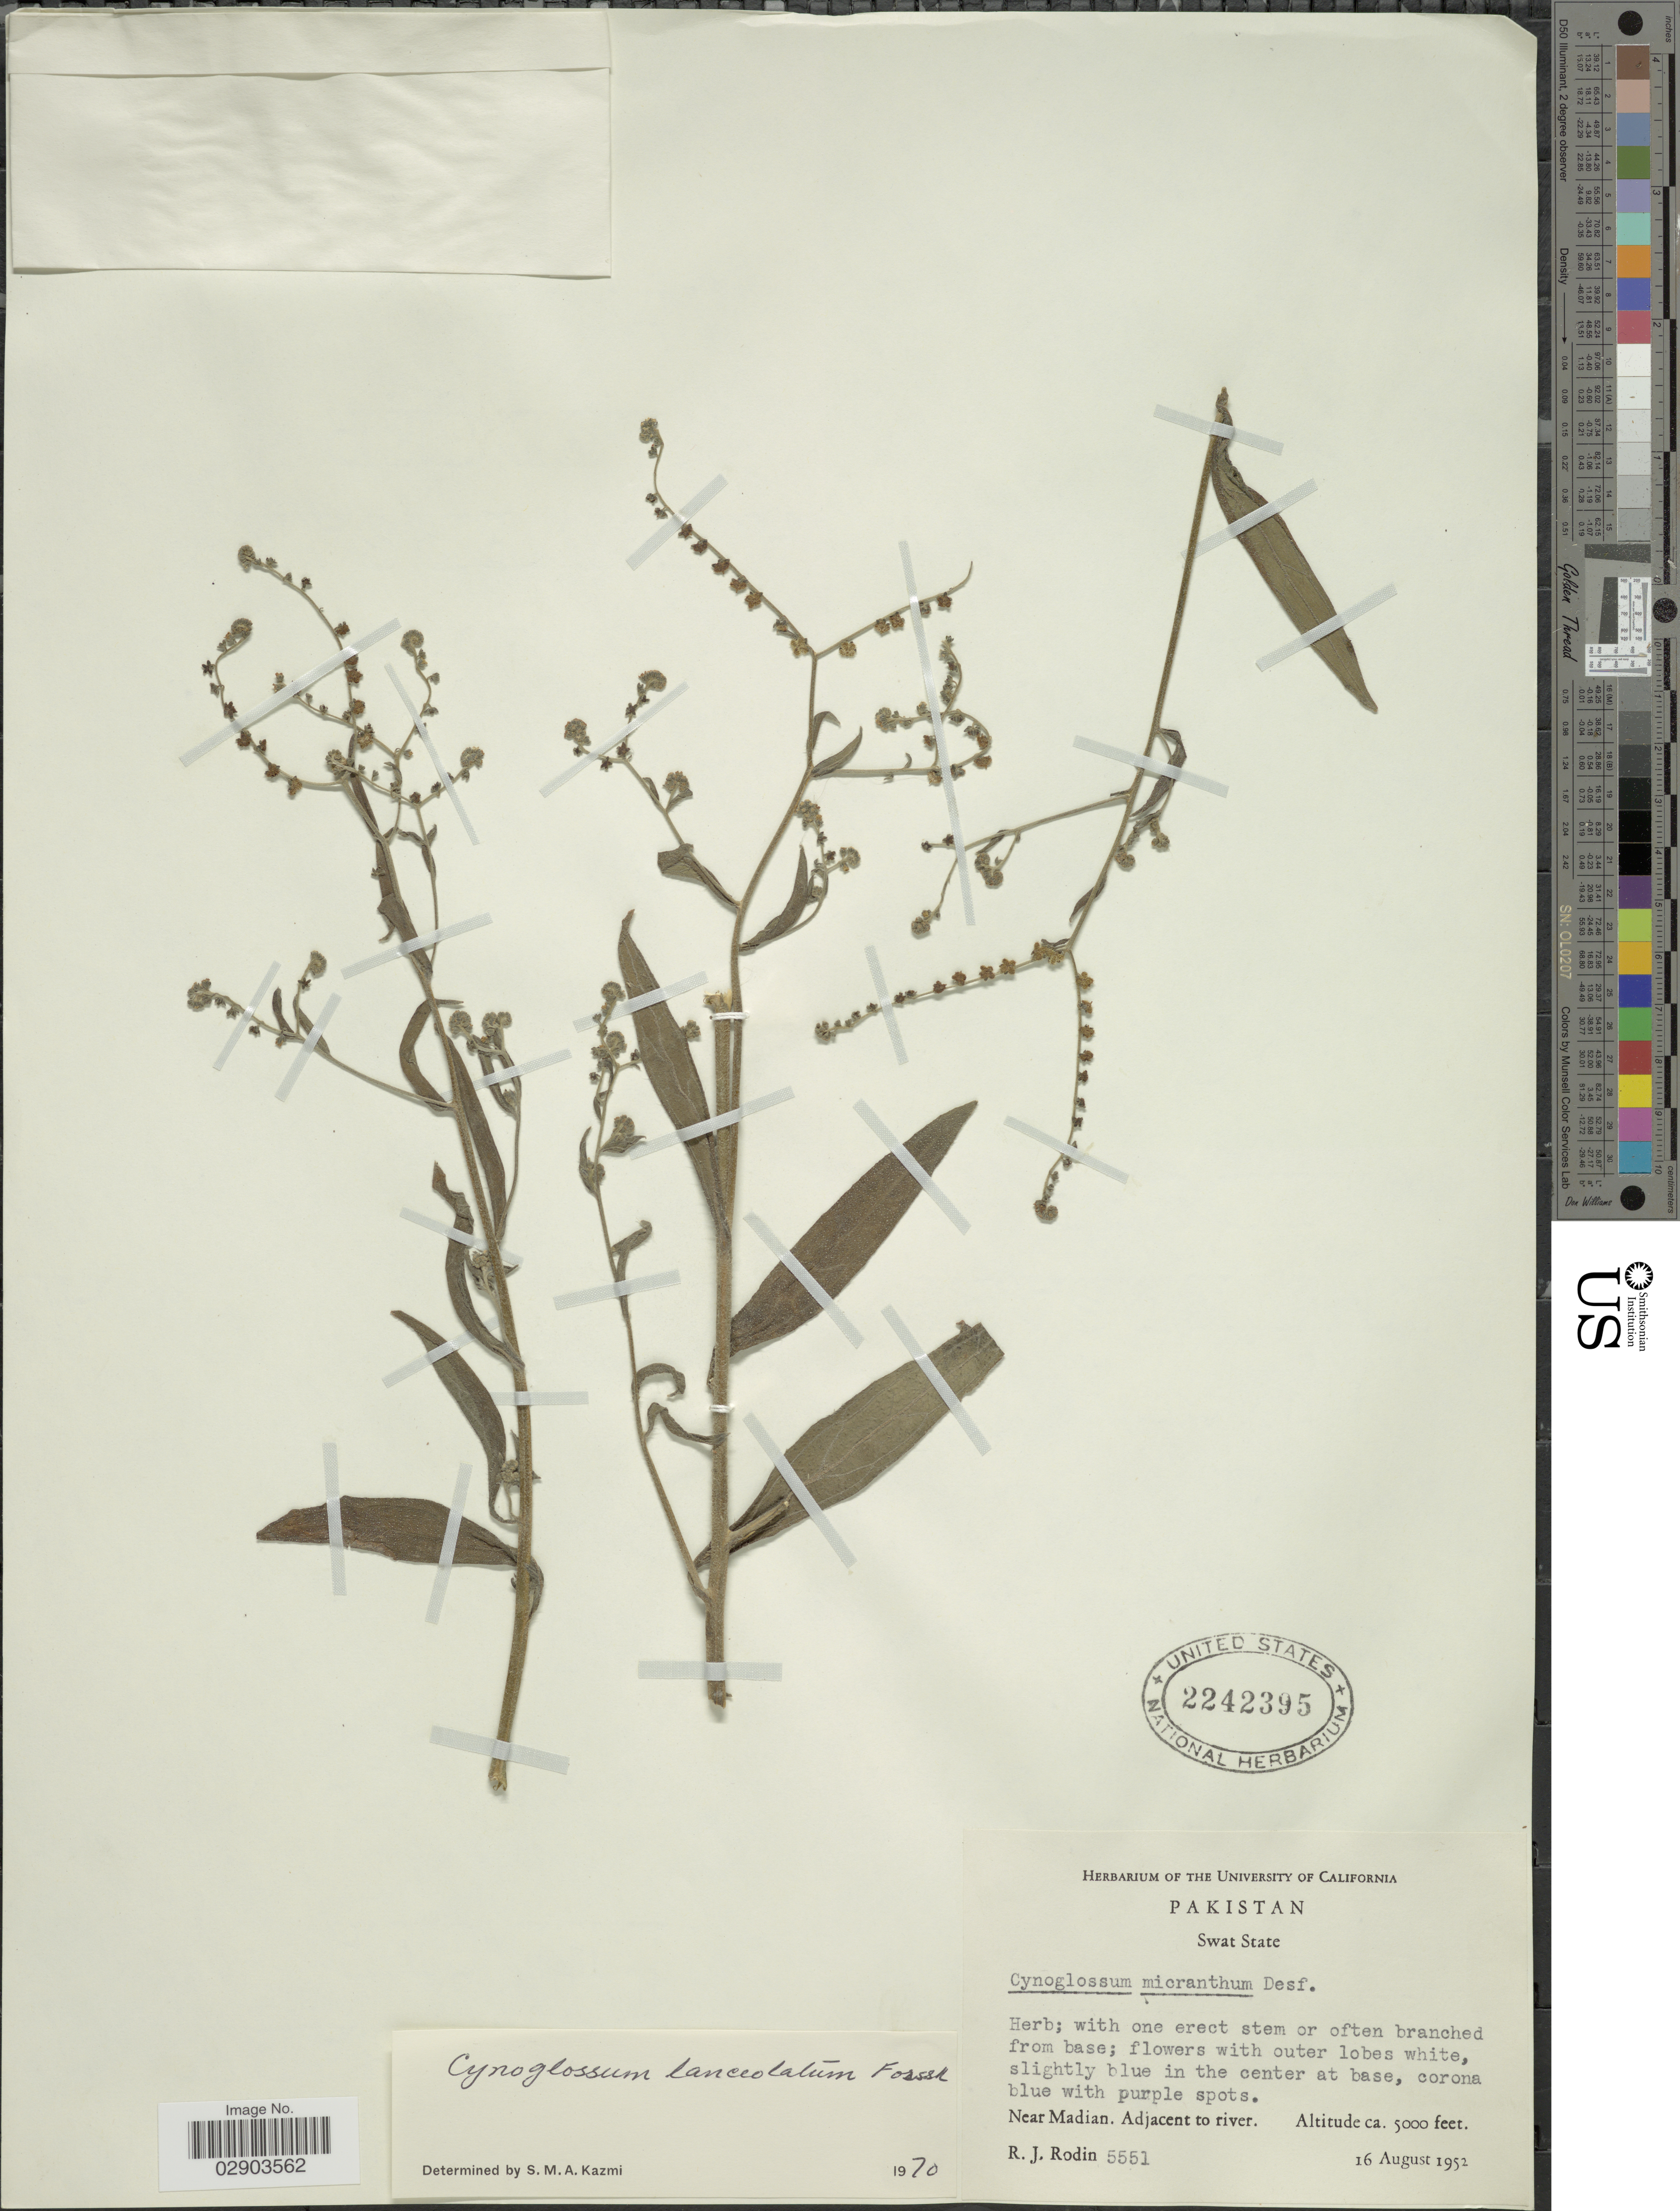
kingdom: Plantae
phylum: Tracheophyta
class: Magnoliopsida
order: Boraginales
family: Boraginaceae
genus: Cynoglossum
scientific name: Cynoglossum lanceolatum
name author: Forssk.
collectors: R. J. Rodin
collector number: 5551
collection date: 1952-08-16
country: Pakistan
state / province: Khyber Pakhtunkhwa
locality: Swat State, Near Madian, Adjacent to river.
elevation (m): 1524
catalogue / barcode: US 2242395